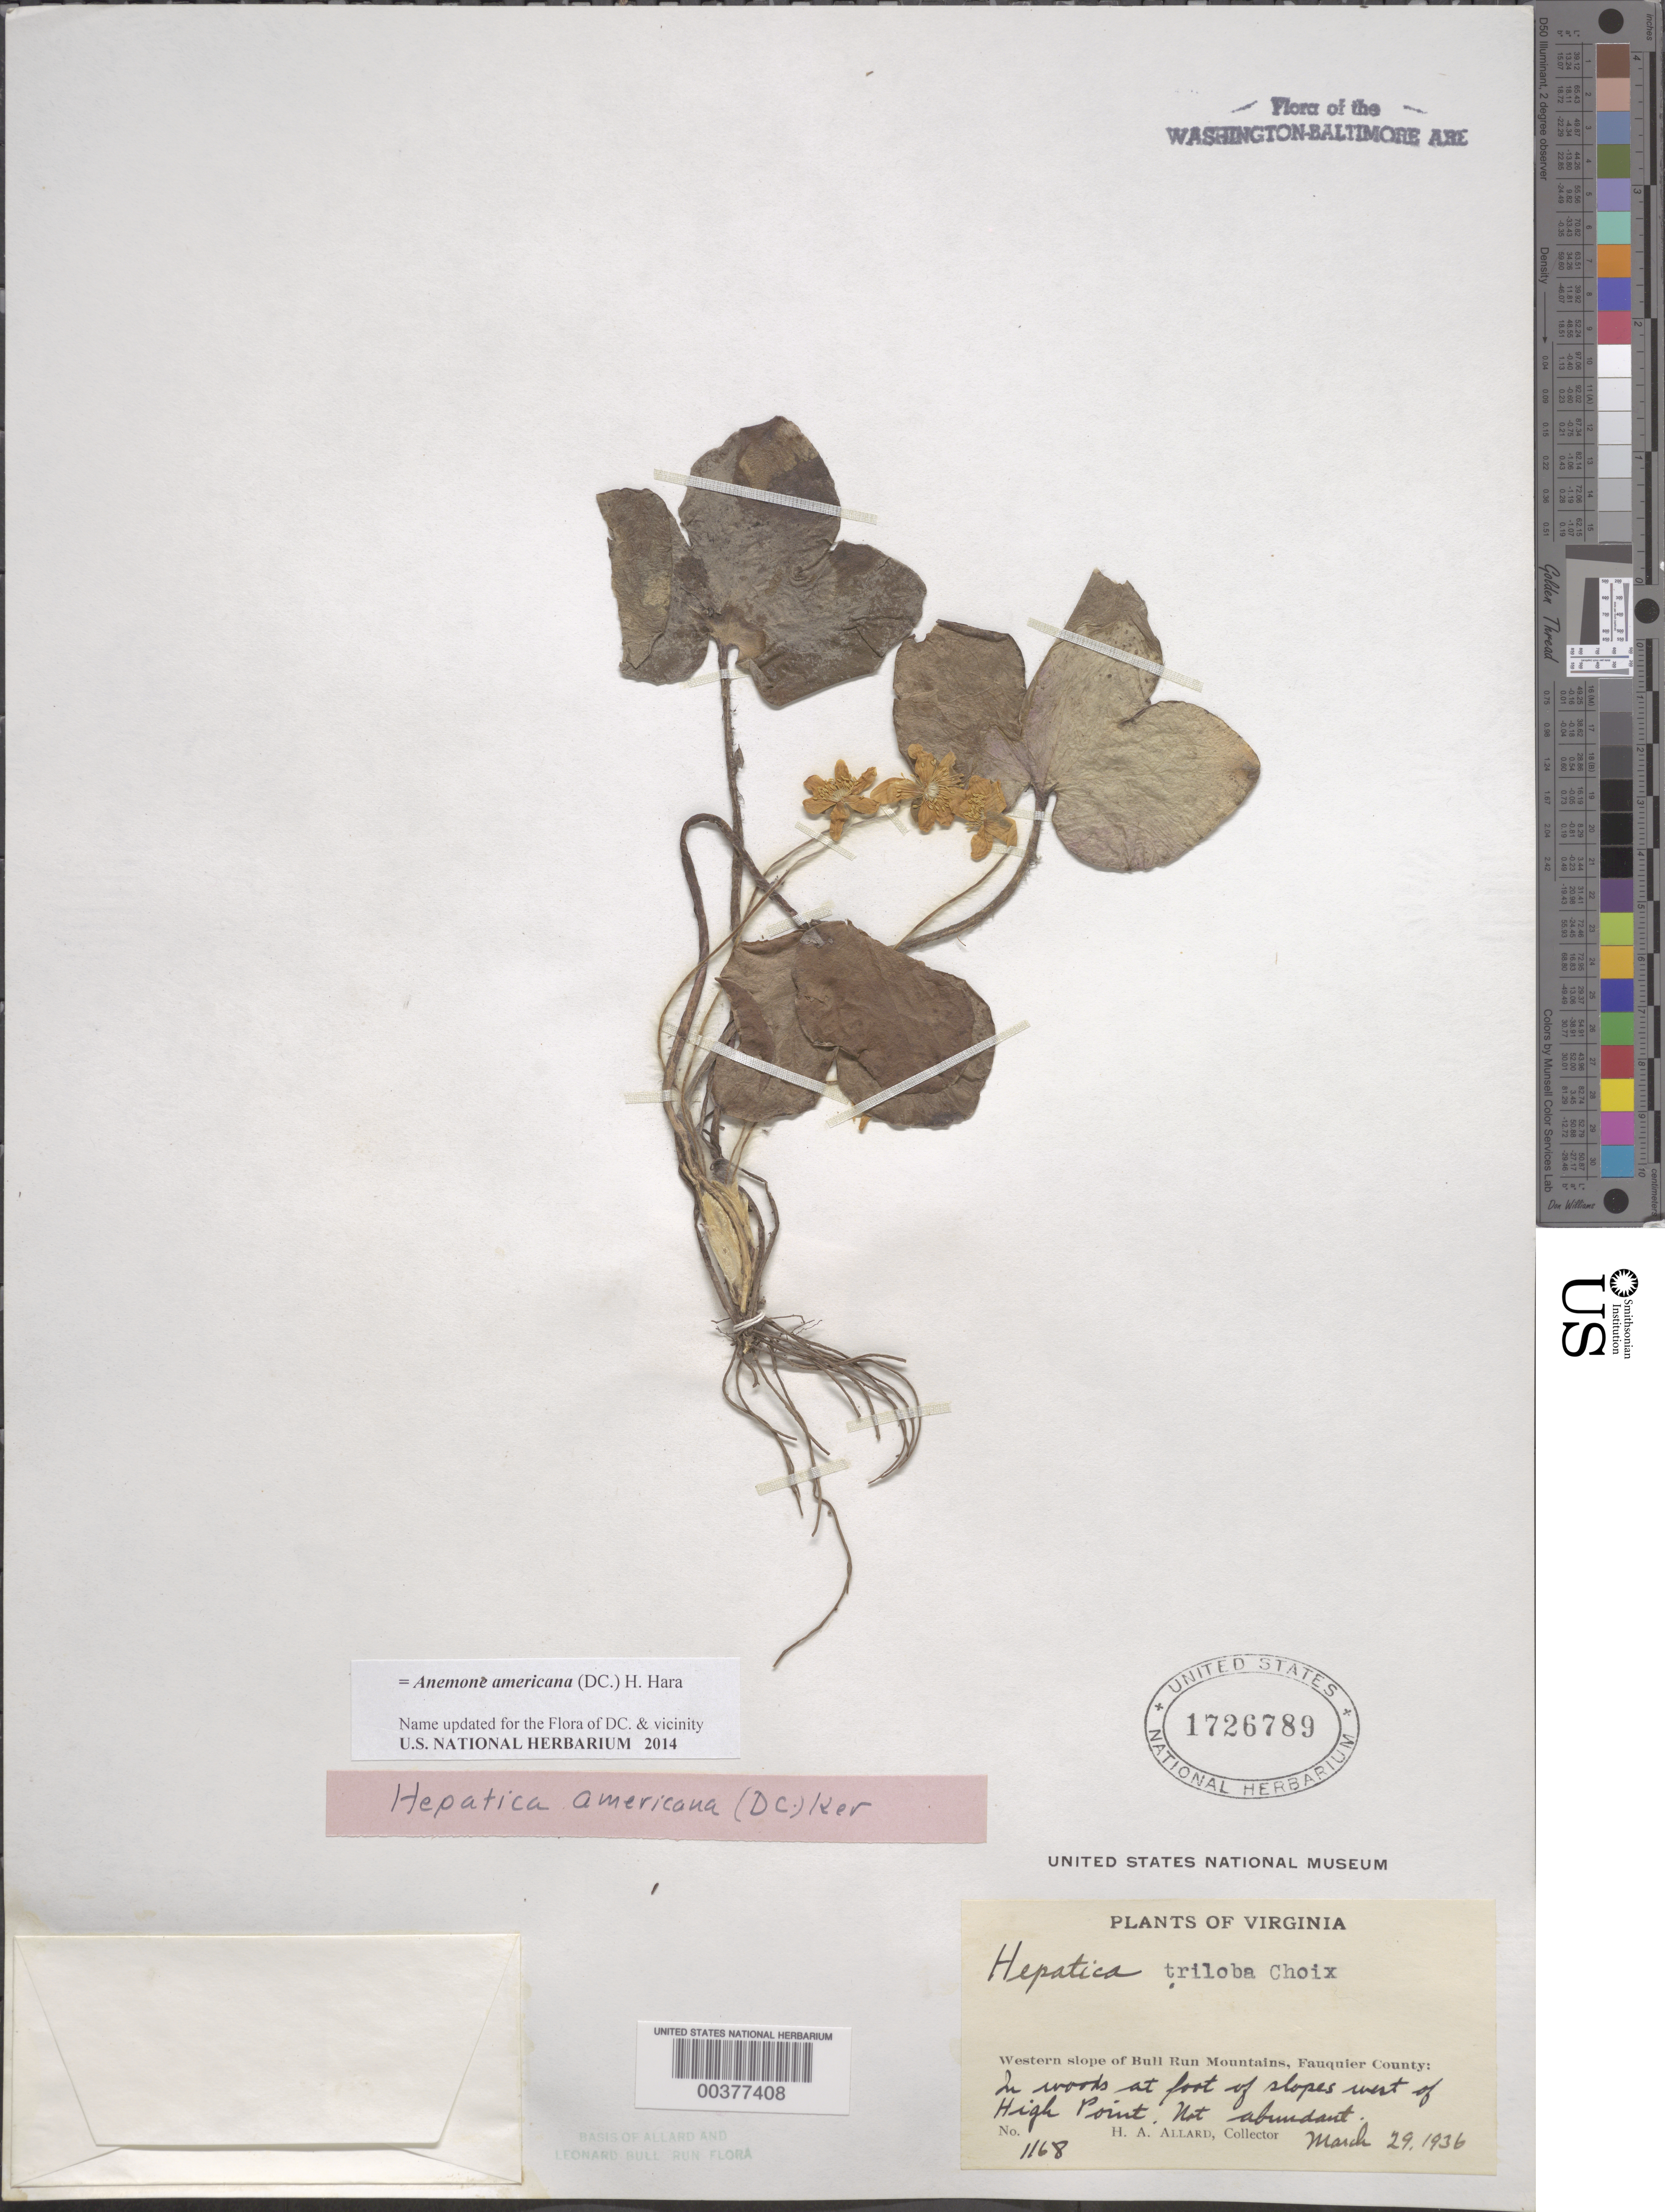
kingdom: Plantae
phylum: Tracheophyta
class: Magnoliopsida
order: Ranunculales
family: Ranunculaceae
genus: Hepatica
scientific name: Hepatica americana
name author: (DC.) Ker Gawl.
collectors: H. A. Allard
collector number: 1168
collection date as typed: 29 Mar 1936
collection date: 1936-03-29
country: United States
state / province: Virginia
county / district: Fauquier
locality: West of High Point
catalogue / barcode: US 1726789